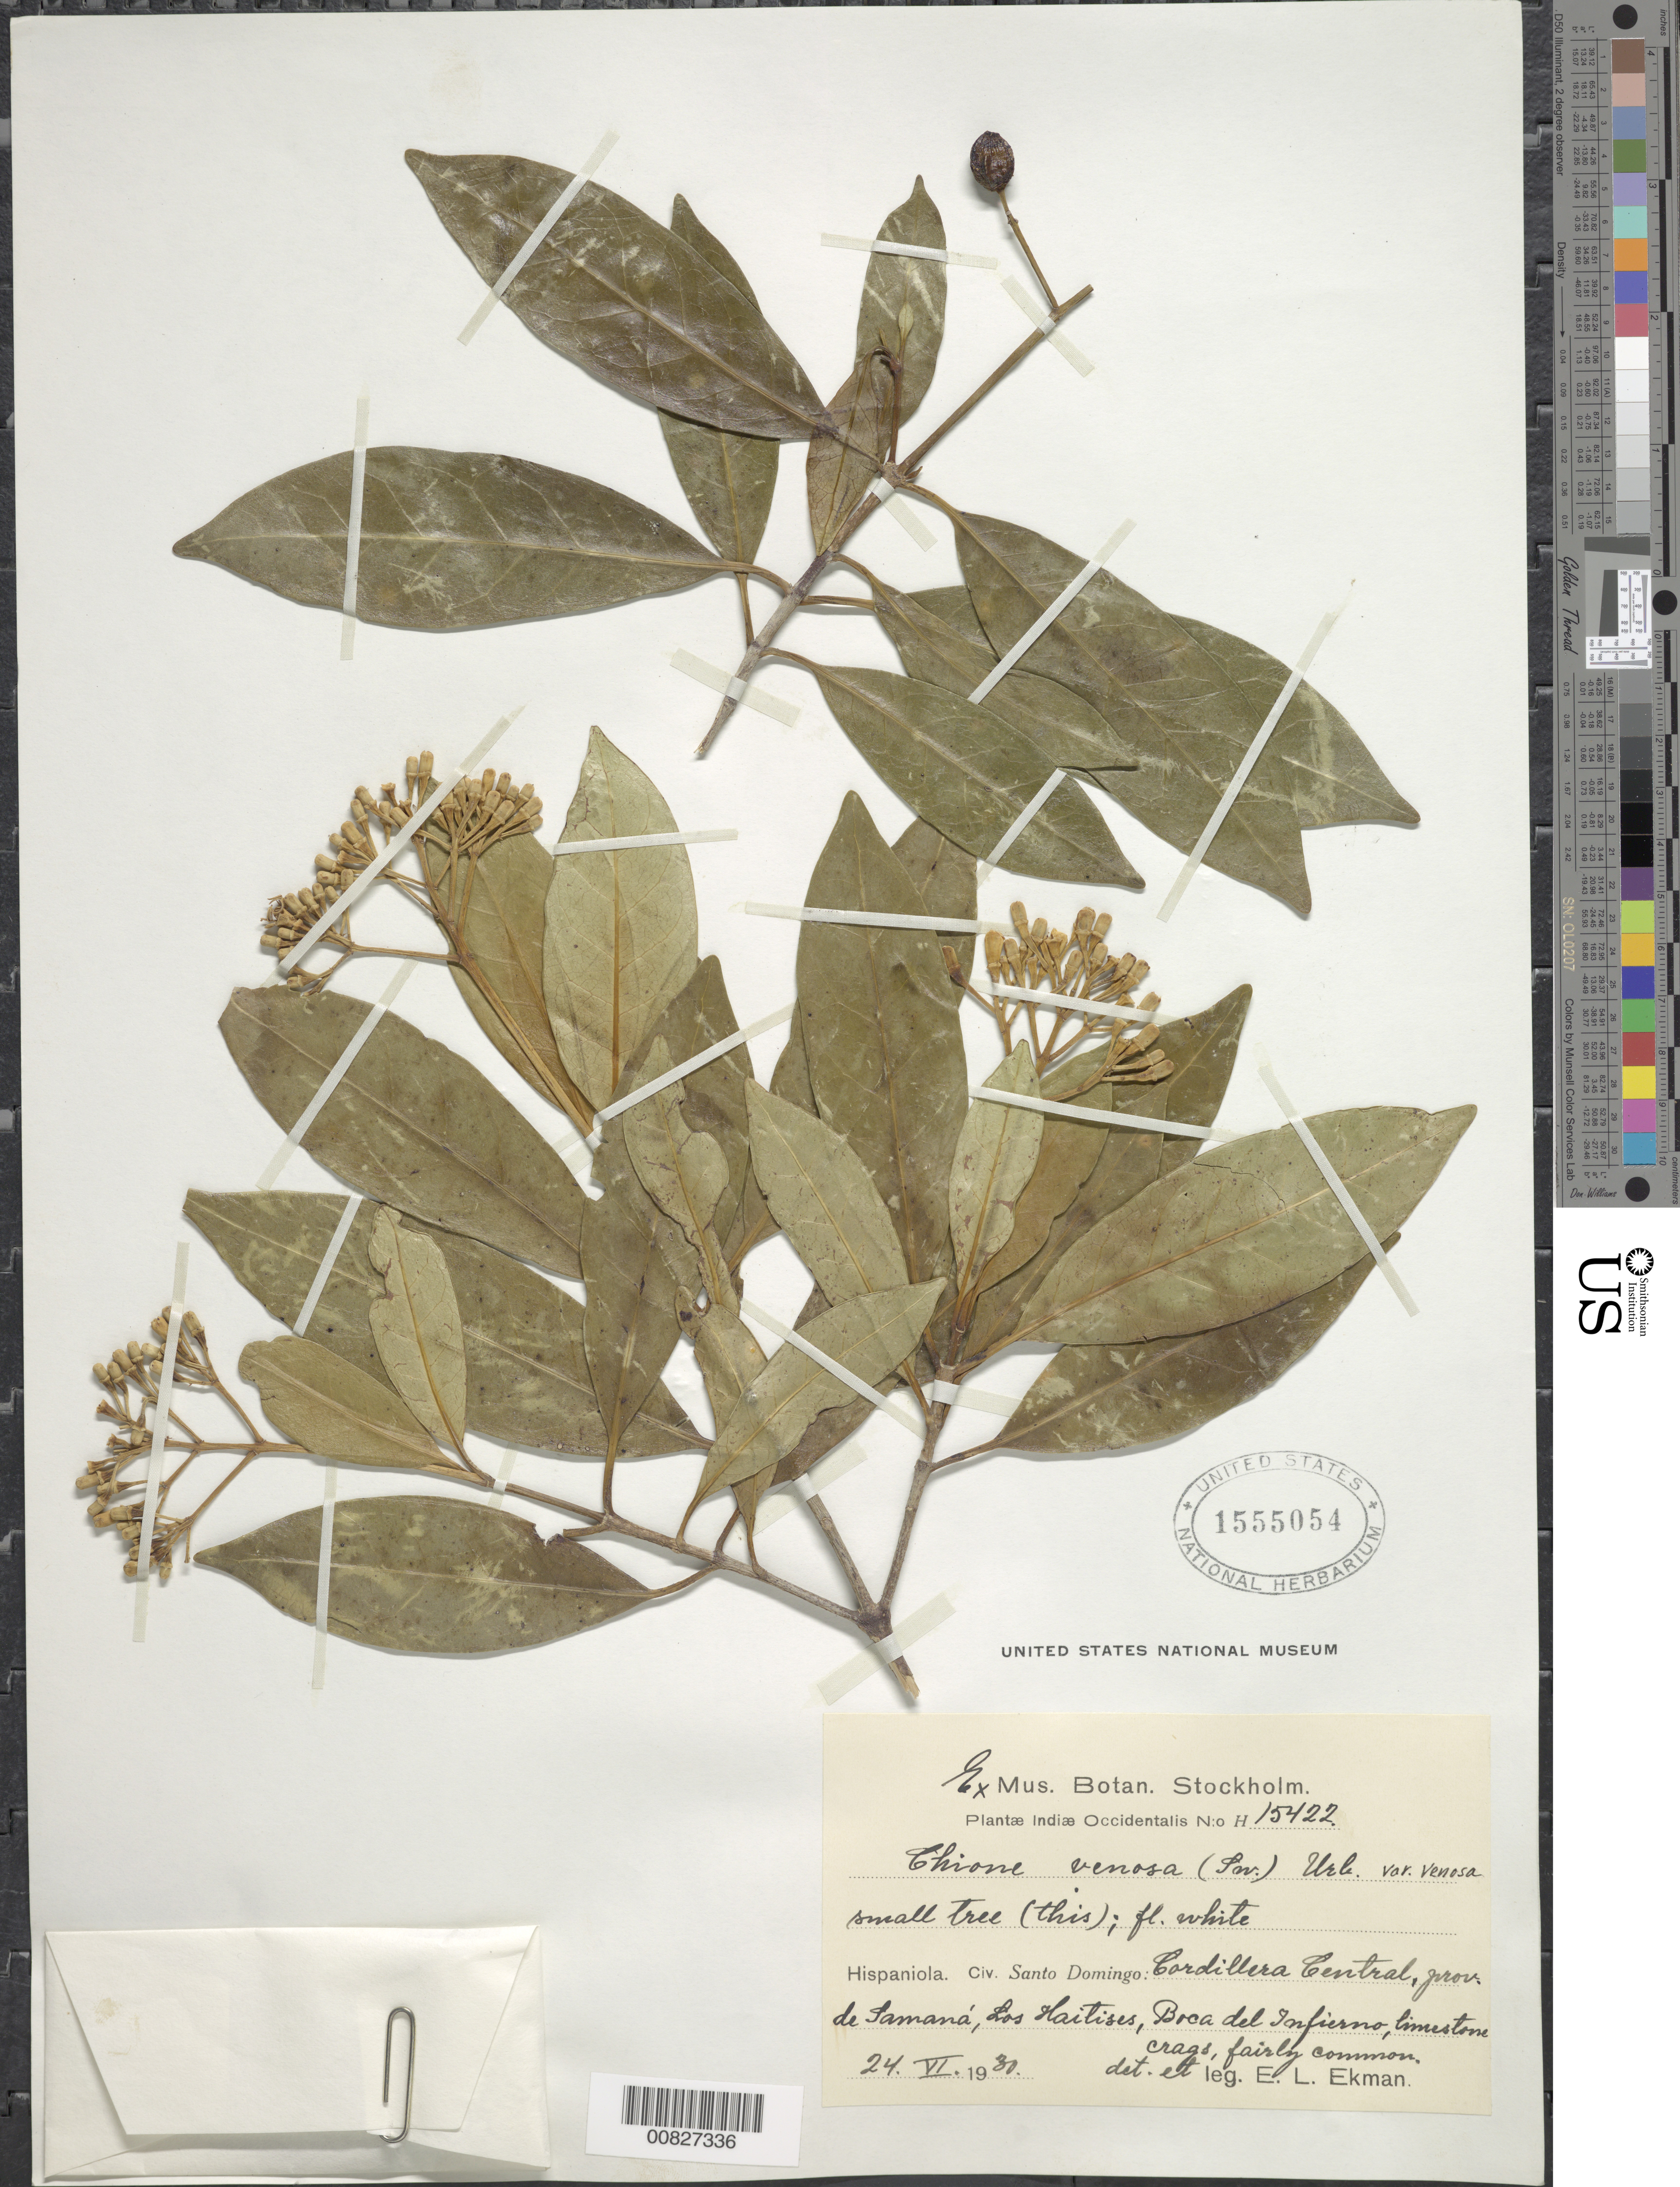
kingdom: Plantae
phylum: Tracheophyta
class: Magnoliopsida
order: Gentianales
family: Rubiaceae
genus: Chione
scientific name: Chione venosa var. venosa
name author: (Sw.) Urb.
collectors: E. L. Ekman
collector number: H 15422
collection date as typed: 24 Jun 1930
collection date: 1930-06-24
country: Dominican Republic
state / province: Samana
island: Hispaniola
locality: Cordillera Central, Los Haitises, Boca del Infierno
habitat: Limestone crags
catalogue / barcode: US 1555054